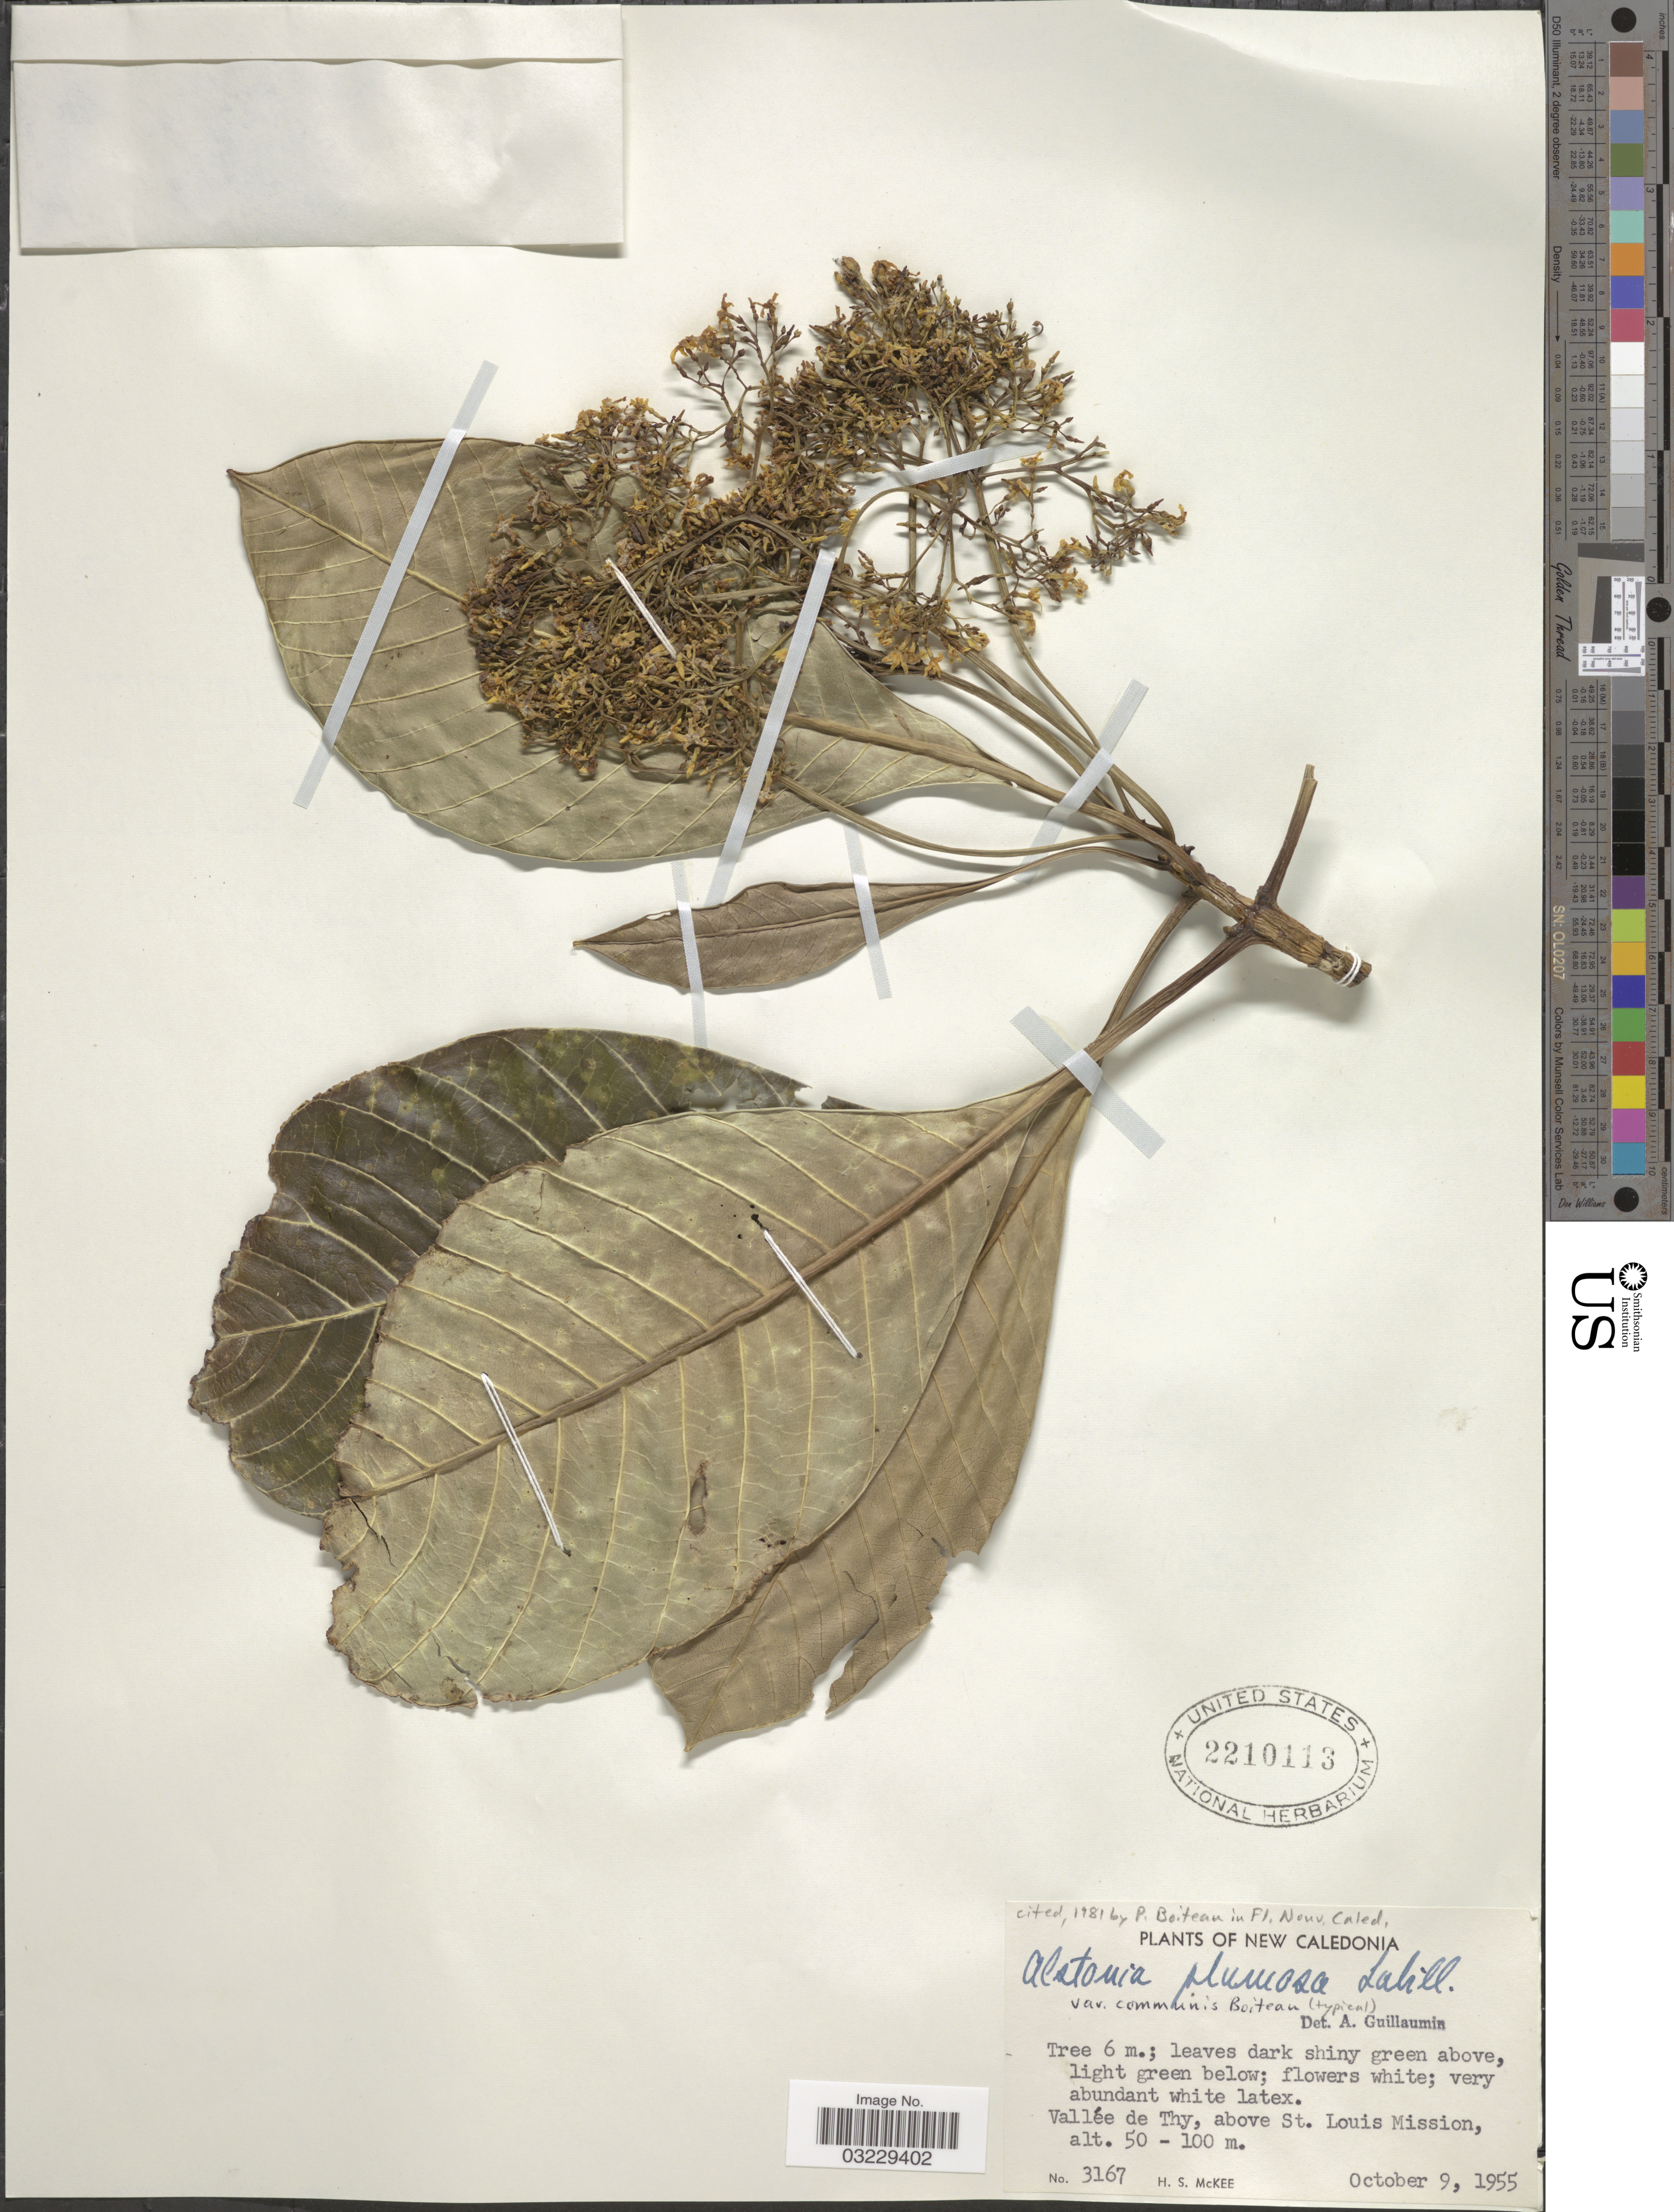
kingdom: Plantae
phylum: Tracheophyta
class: Magnoliopsida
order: Gentianales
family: Apocynaceae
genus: Alstonia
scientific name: Alstonia plumosa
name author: Labill.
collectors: H. S. McKee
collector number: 3167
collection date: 1955-10-09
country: New Caledonia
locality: Vallée de Thy, above St. Louis Mission.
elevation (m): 50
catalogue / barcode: US 2210113